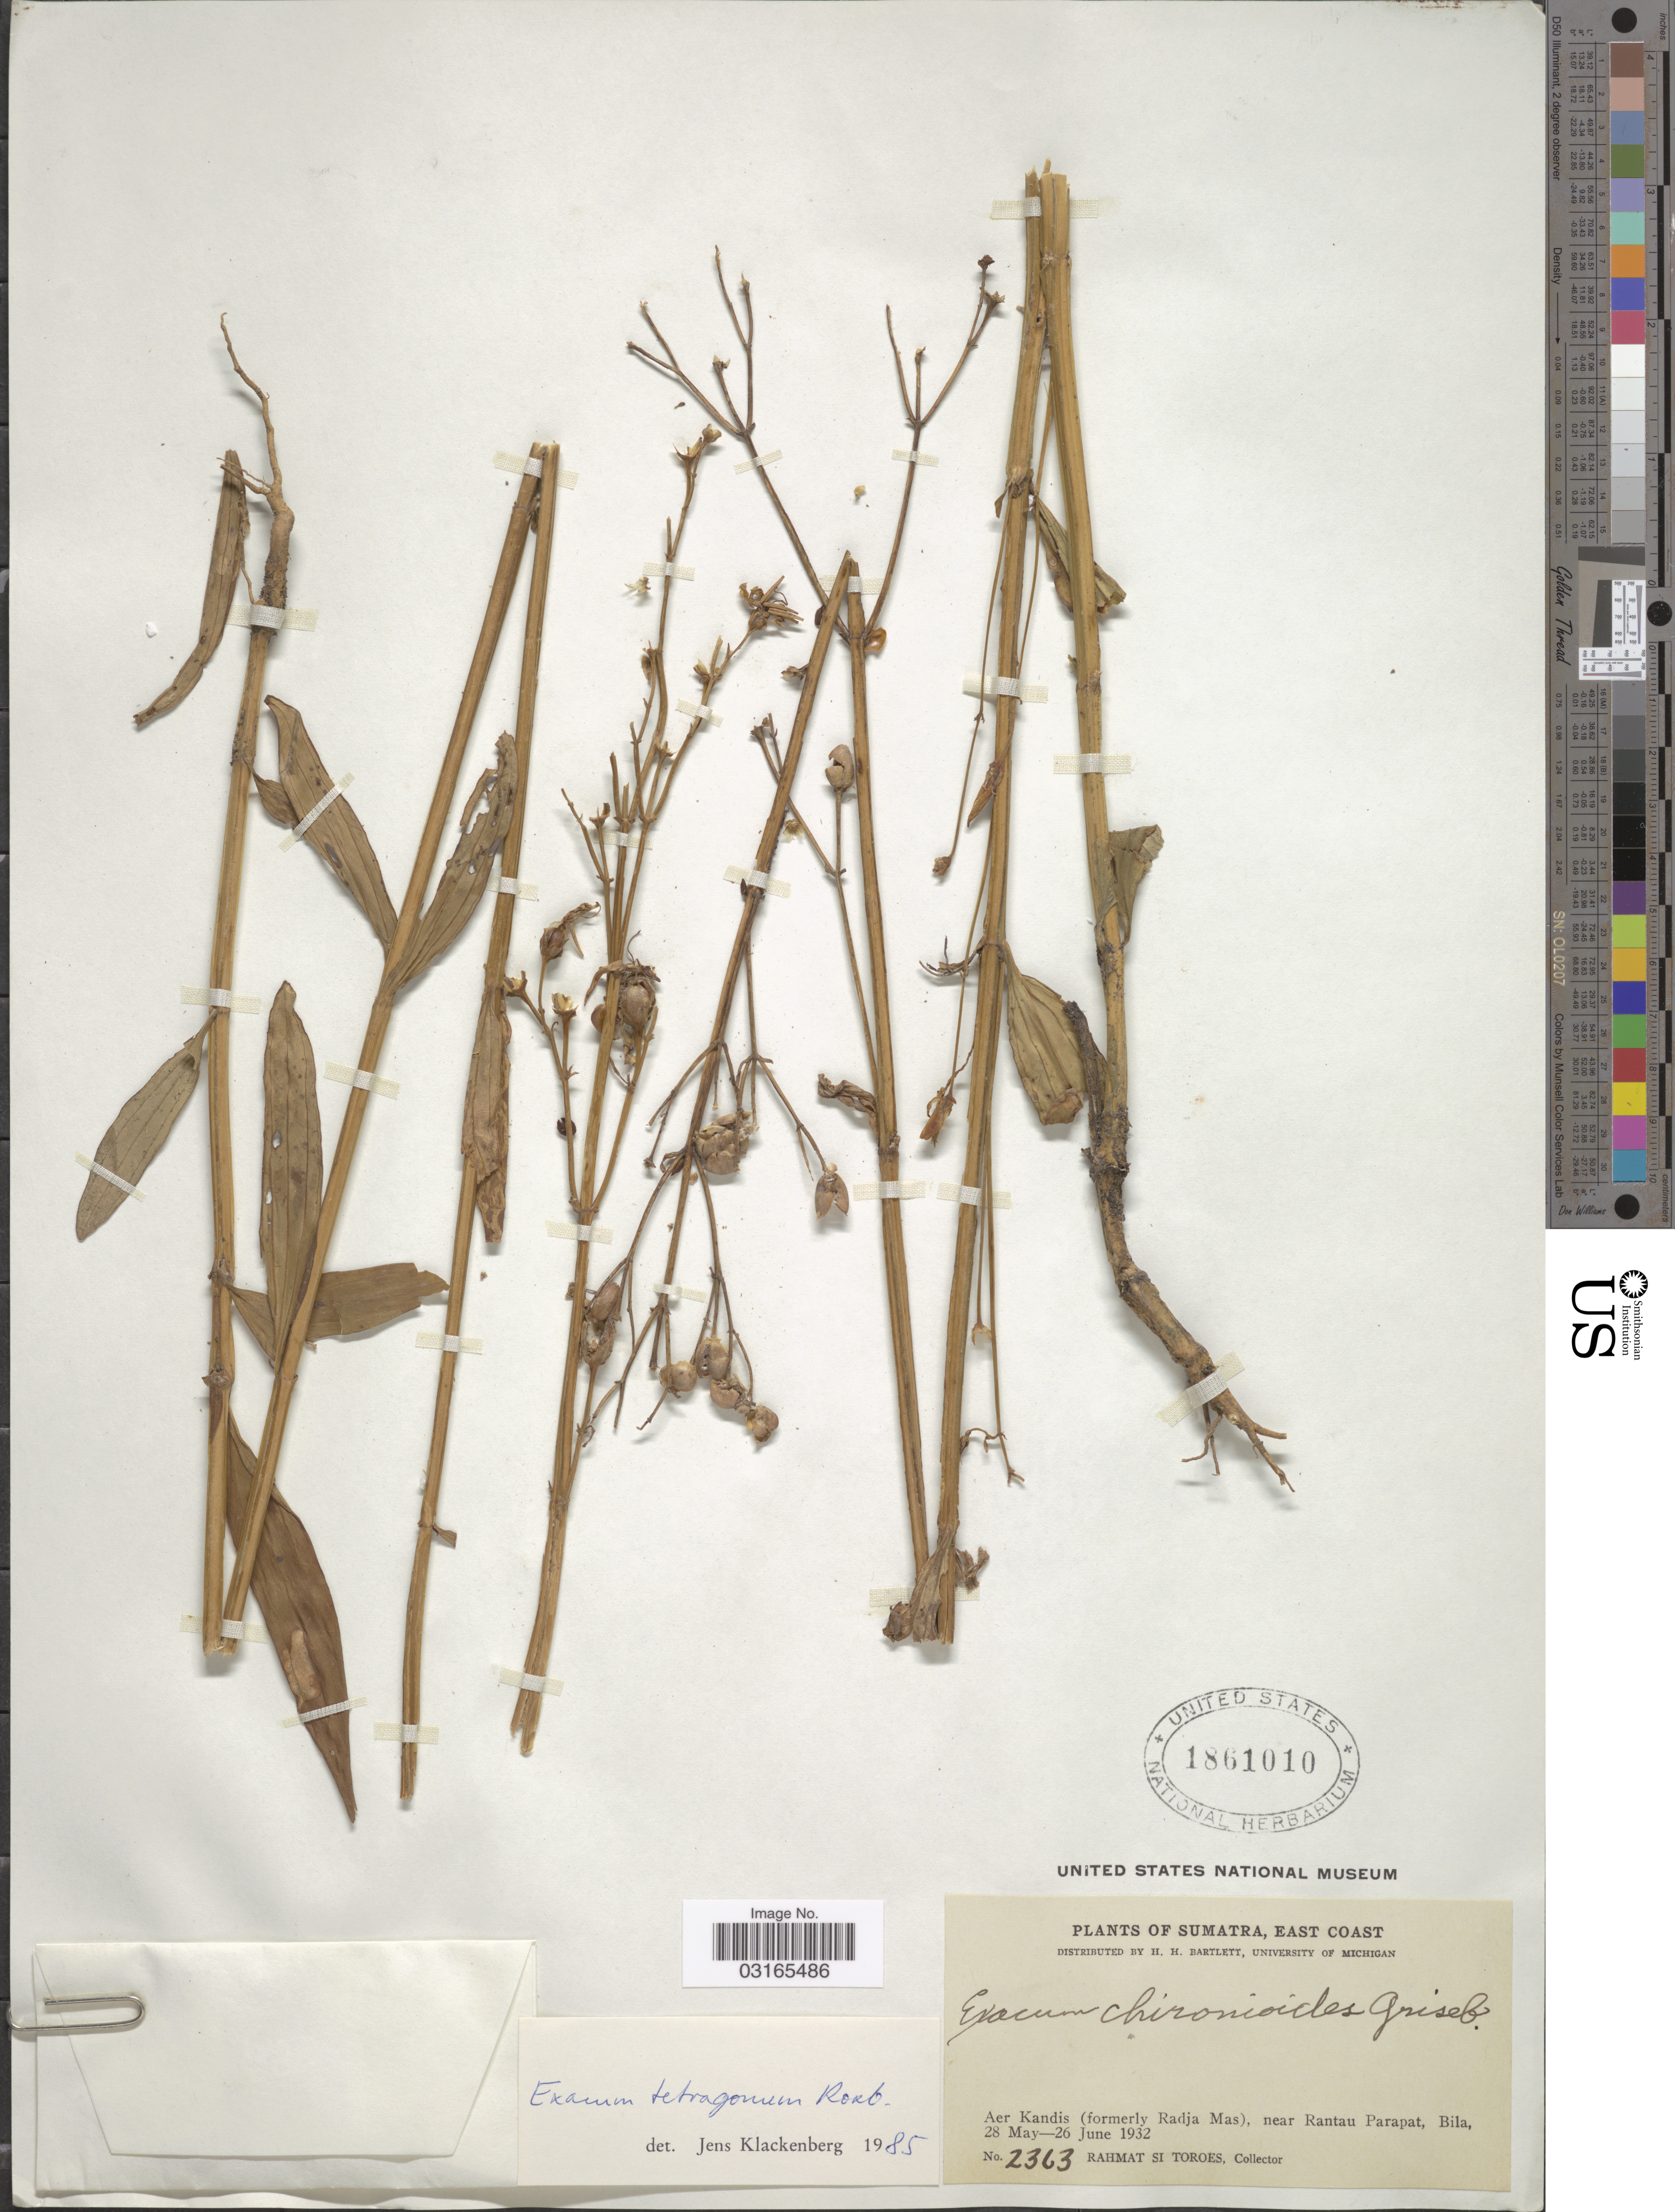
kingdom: Plantae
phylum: Tracheophyta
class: Magnoliopsida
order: Gentianales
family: Gentianaceae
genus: Exacum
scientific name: Exacum tetragonum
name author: Roxb.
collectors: Rahmat Si Boeea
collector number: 2363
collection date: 1932-05-28/1932-06-26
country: Indonesia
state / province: Sumatra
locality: East Coast. Aer Kandis (formerly Radja Mas), near Rantau Parapat, Bila.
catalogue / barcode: US 1861010